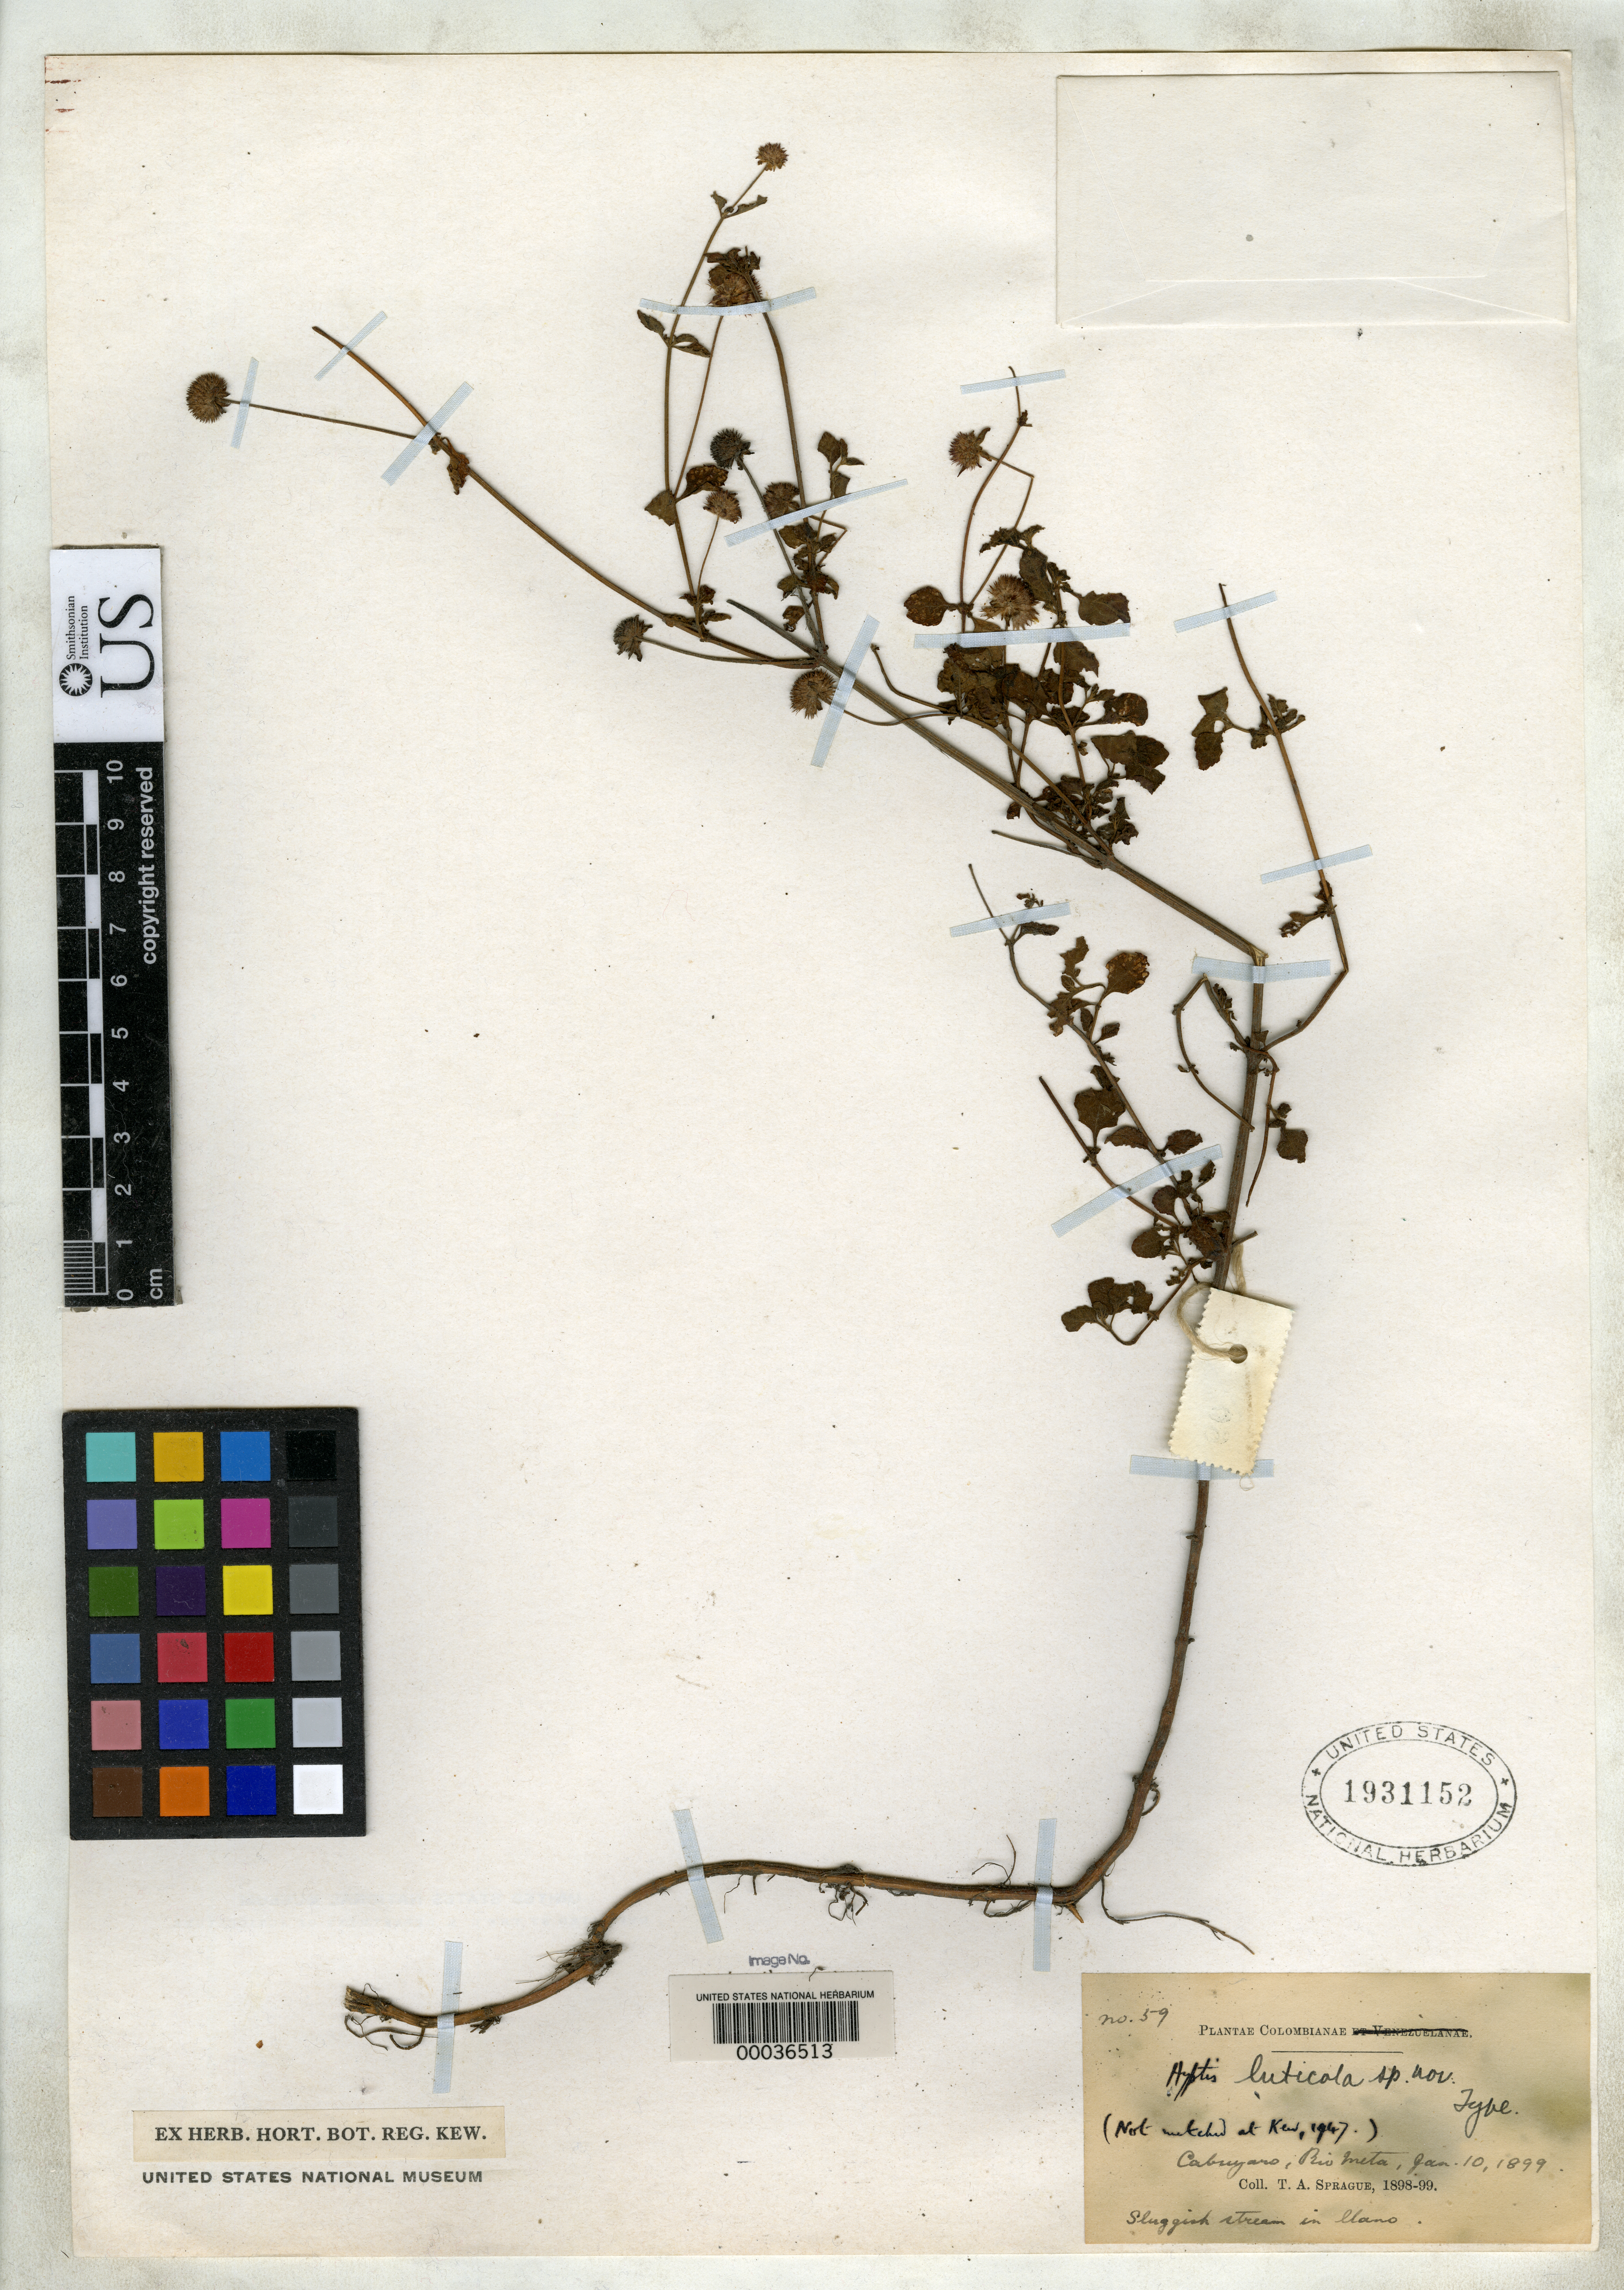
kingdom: Plantae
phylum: Tracheophyta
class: Magnoliopsida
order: Lamiales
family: Lamiaceae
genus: Hyptis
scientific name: Hyptis luticola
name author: Epling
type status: Holotype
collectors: T. A. Sprague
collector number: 59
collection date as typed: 10 Jan 1899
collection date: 1899-01-10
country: Colombia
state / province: Meta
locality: Cabuyaro.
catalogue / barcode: US 1931152